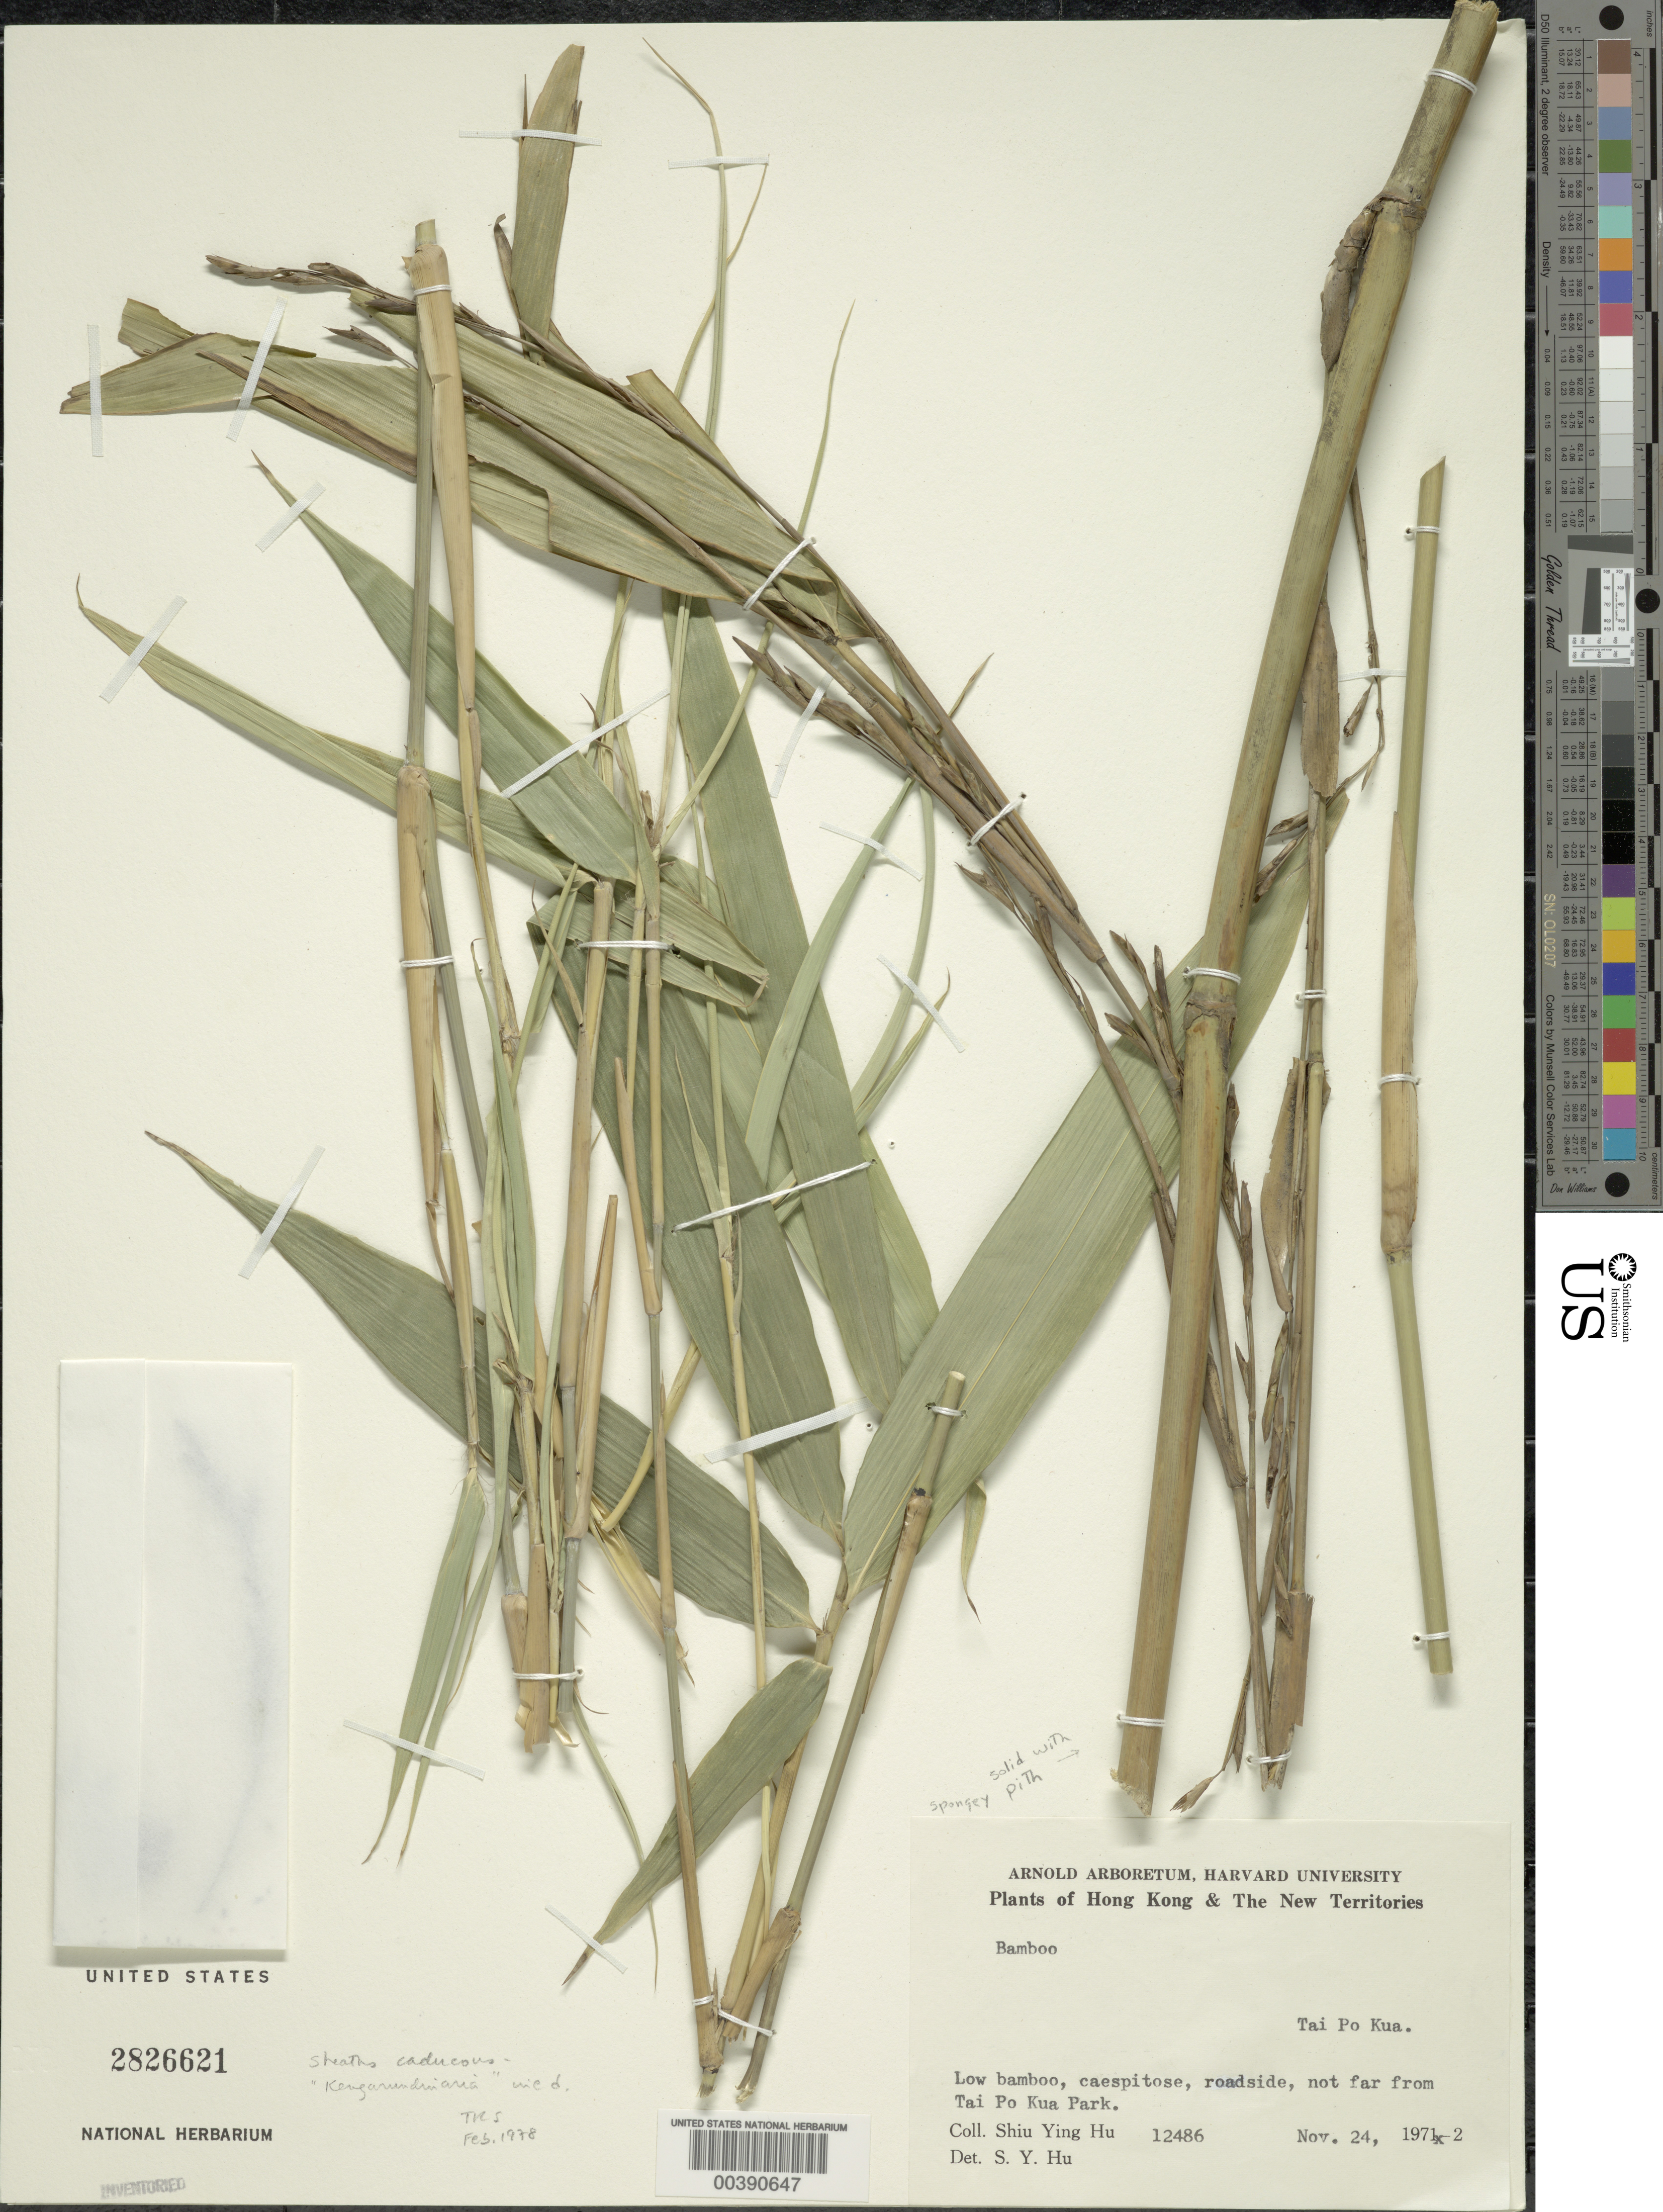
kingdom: Plantae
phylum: Tracheophyta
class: Liliopsida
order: Poales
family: Poaceae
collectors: Y. Shiu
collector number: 12486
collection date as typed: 24 Nov 1971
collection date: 1971-11-24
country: China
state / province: Hong Kong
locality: Tai po kua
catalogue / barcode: US 2826621